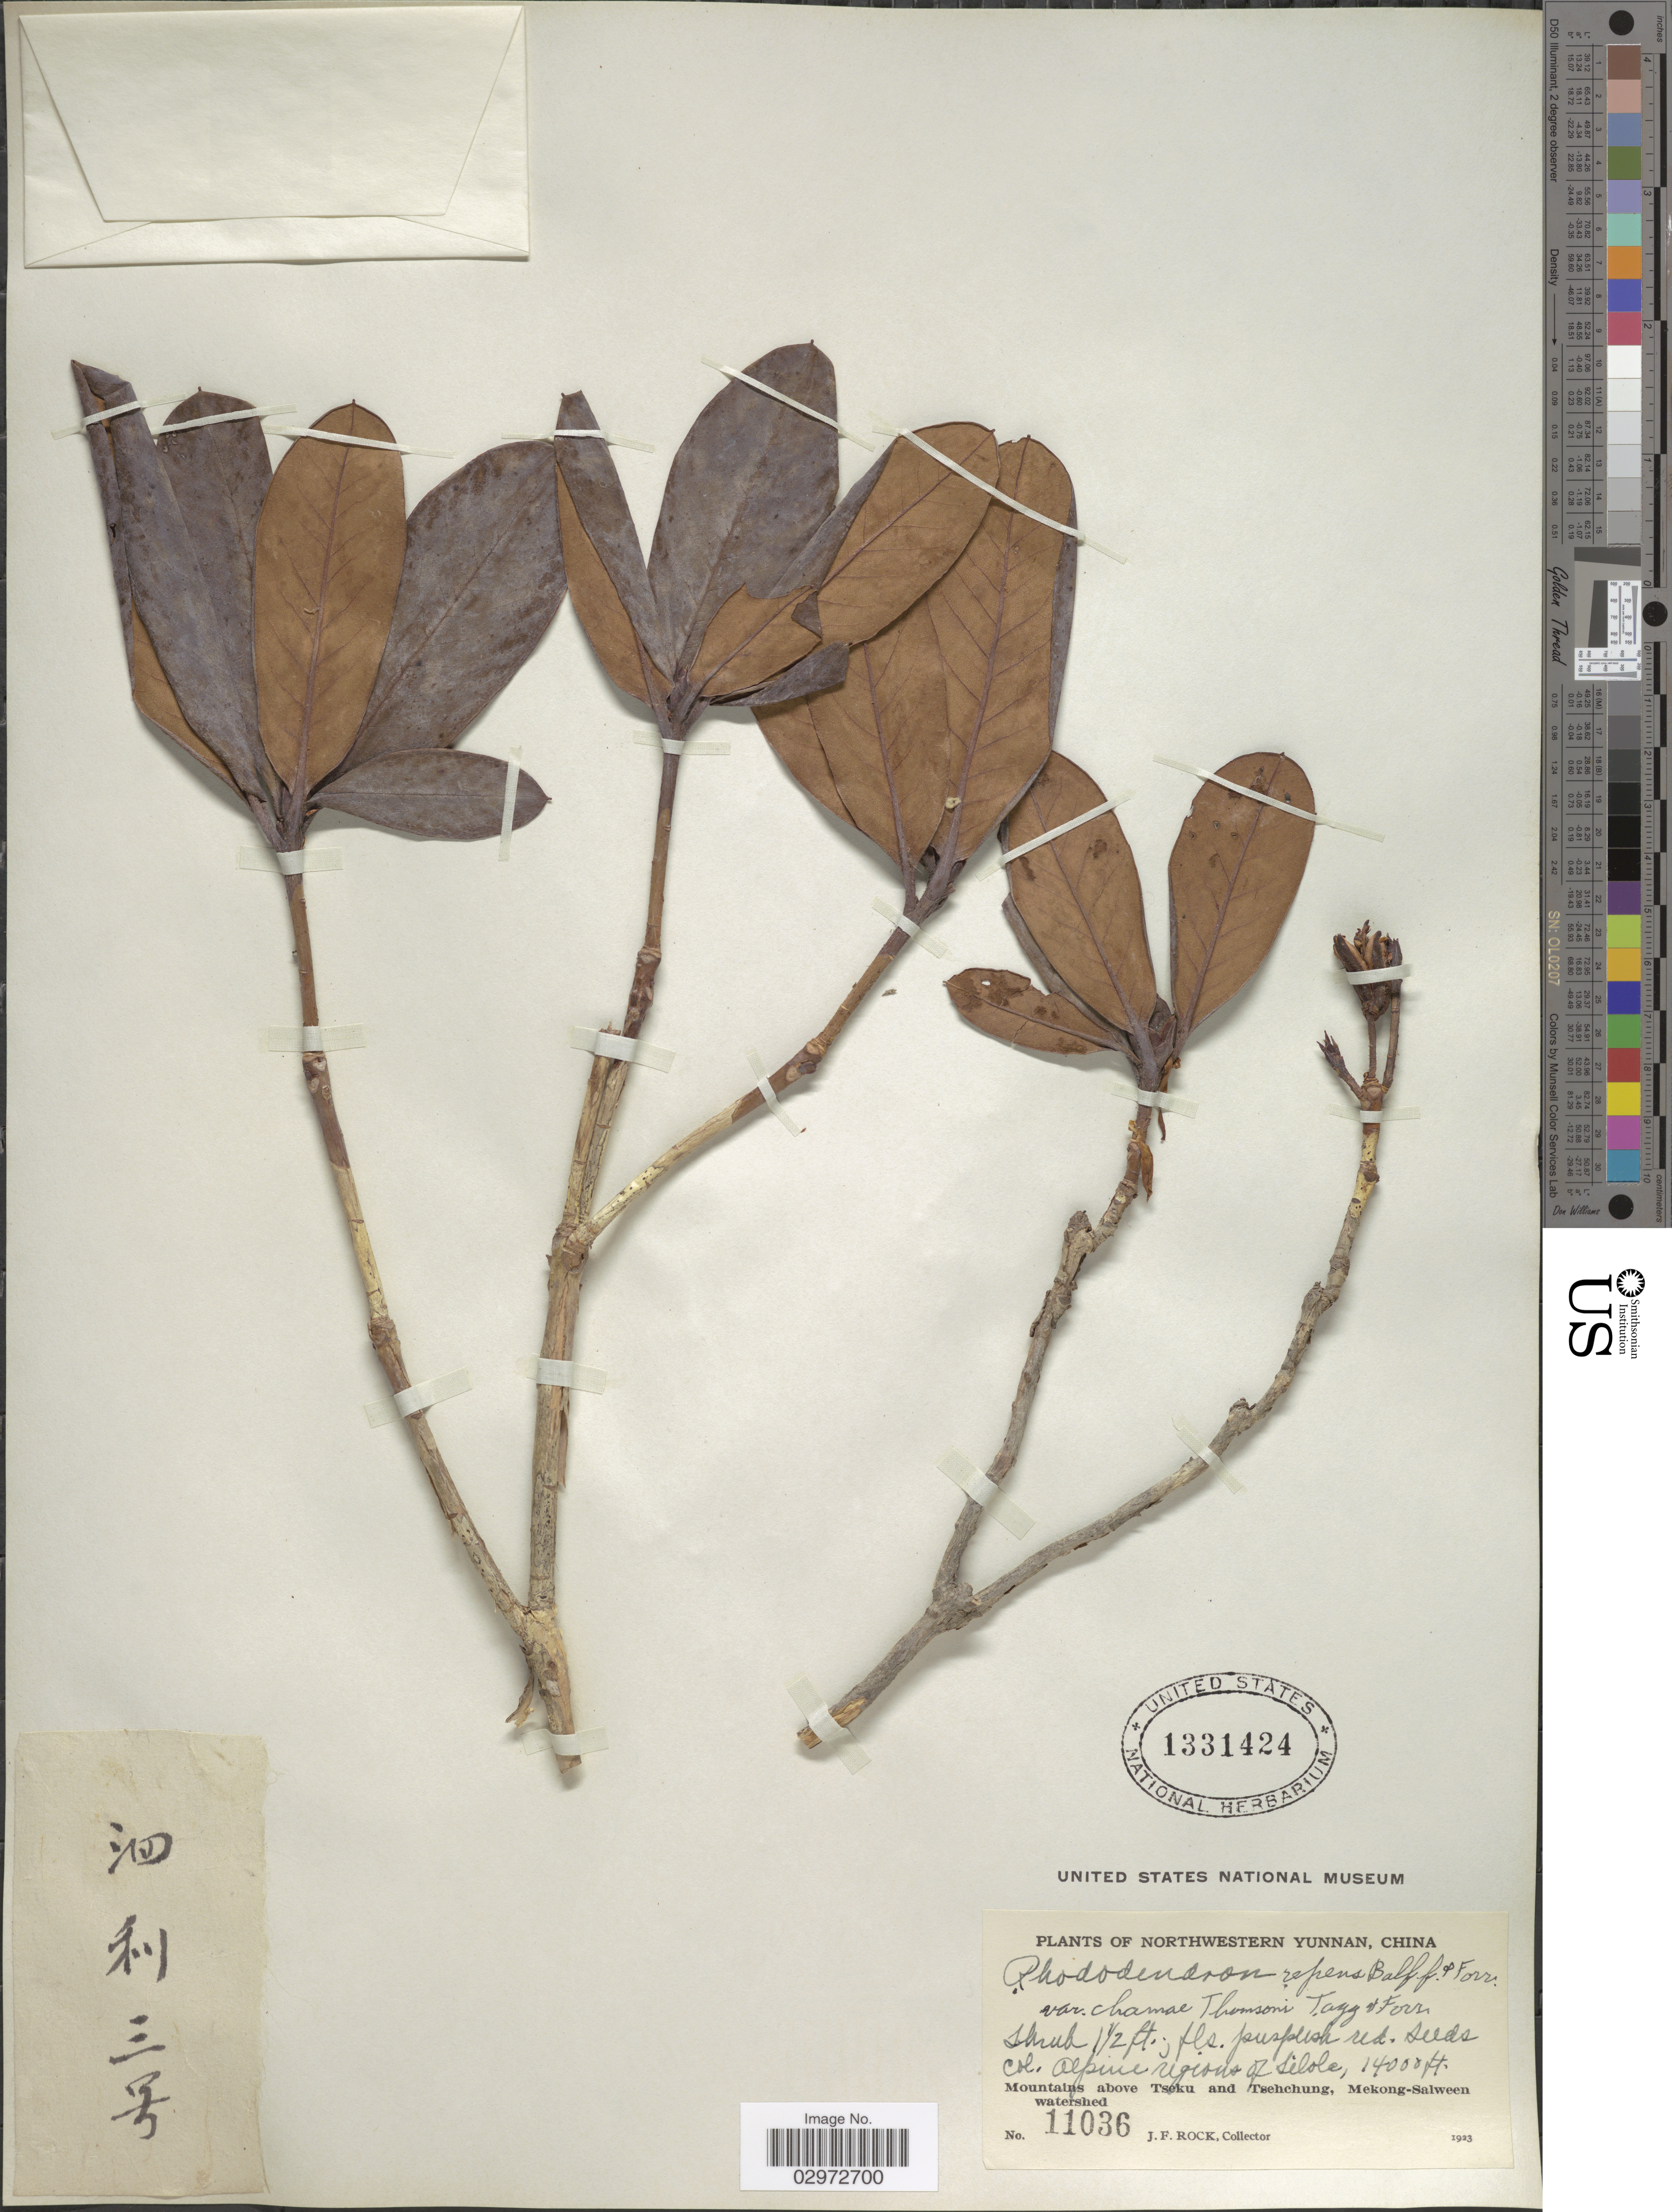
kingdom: Plantae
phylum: Tracheophyta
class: Magnoliopsida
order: Ericales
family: Ericaceae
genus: Rhododendron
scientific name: Rhododendron repens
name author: Balf. f. & Forrest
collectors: J. Rock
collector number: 11036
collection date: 1923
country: China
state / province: Yunnan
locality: Northwestern Yunnan. Alpine regions of Silola. Mountains above Tseku and Tsehchung, Mekong-Salween watershed.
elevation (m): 4267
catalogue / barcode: US 1331424